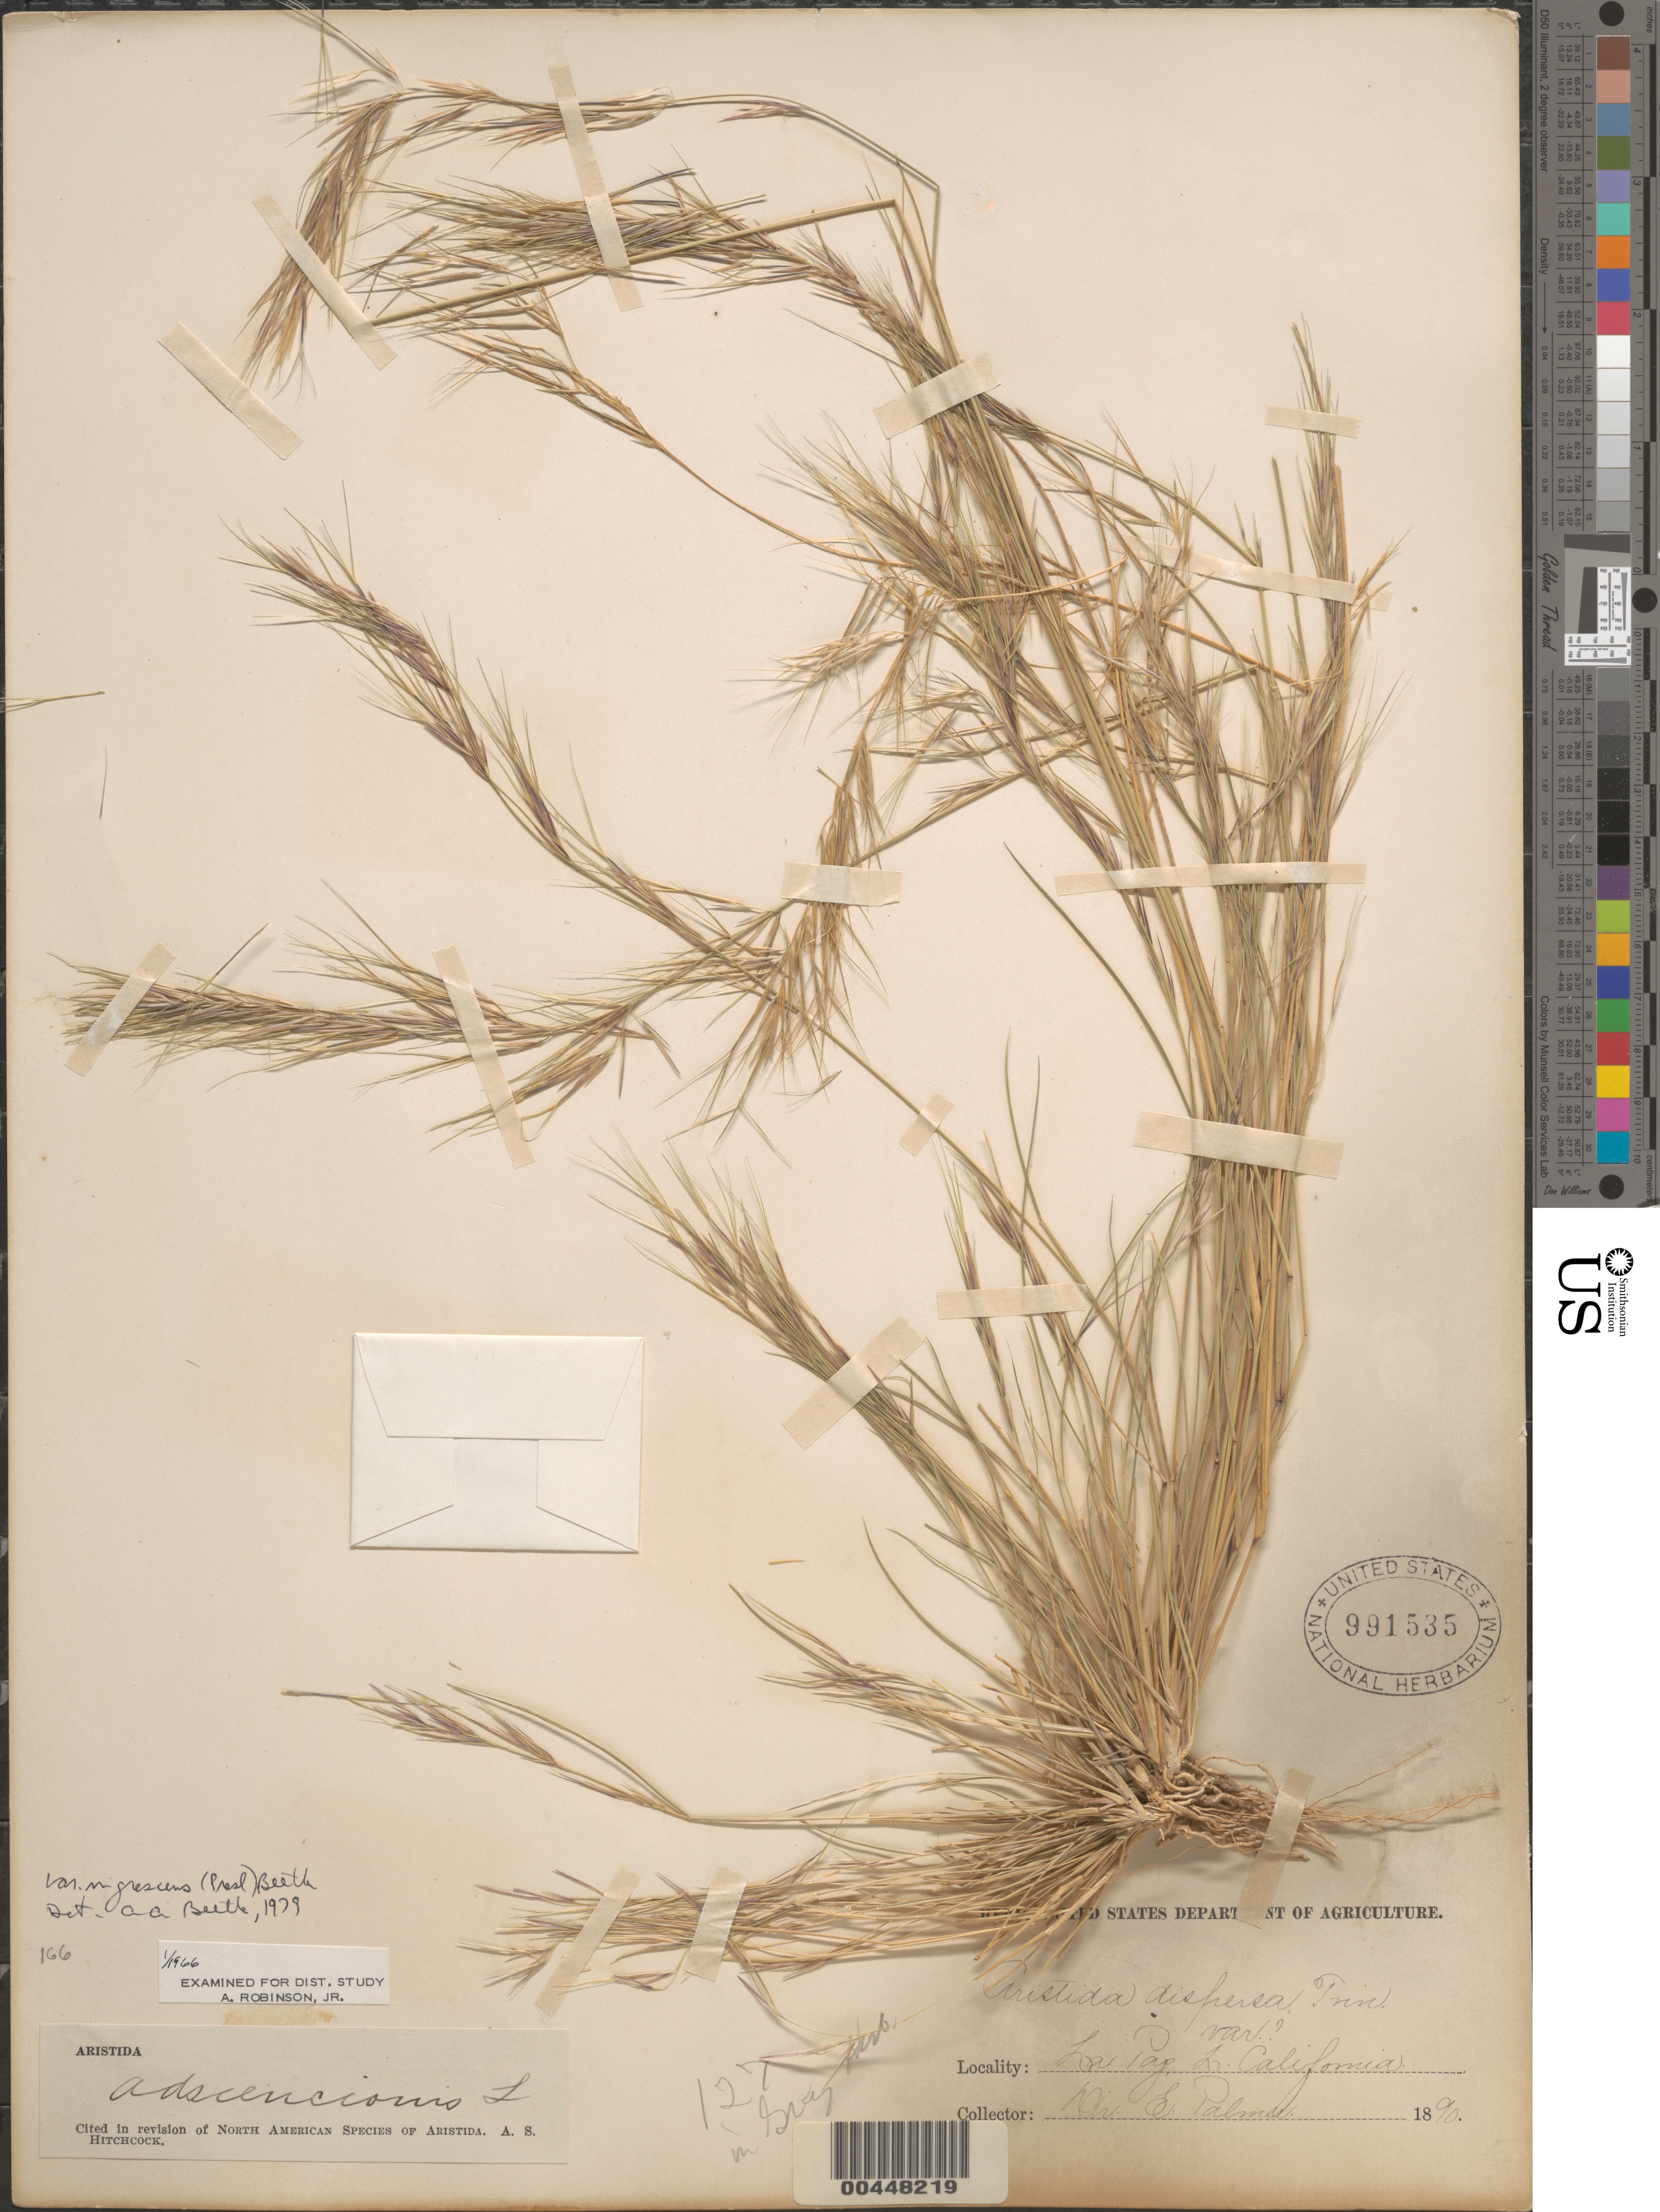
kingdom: Plantae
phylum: Tracheophyta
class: Liliopsida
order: Poales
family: Poaceae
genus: Aristida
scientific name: Aristida adscensionis var. nigrescens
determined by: Beetle, O. A.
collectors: E. Palmer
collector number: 166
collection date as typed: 1890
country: Mexico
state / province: Baja California Sur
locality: La Paz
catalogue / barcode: US 991535